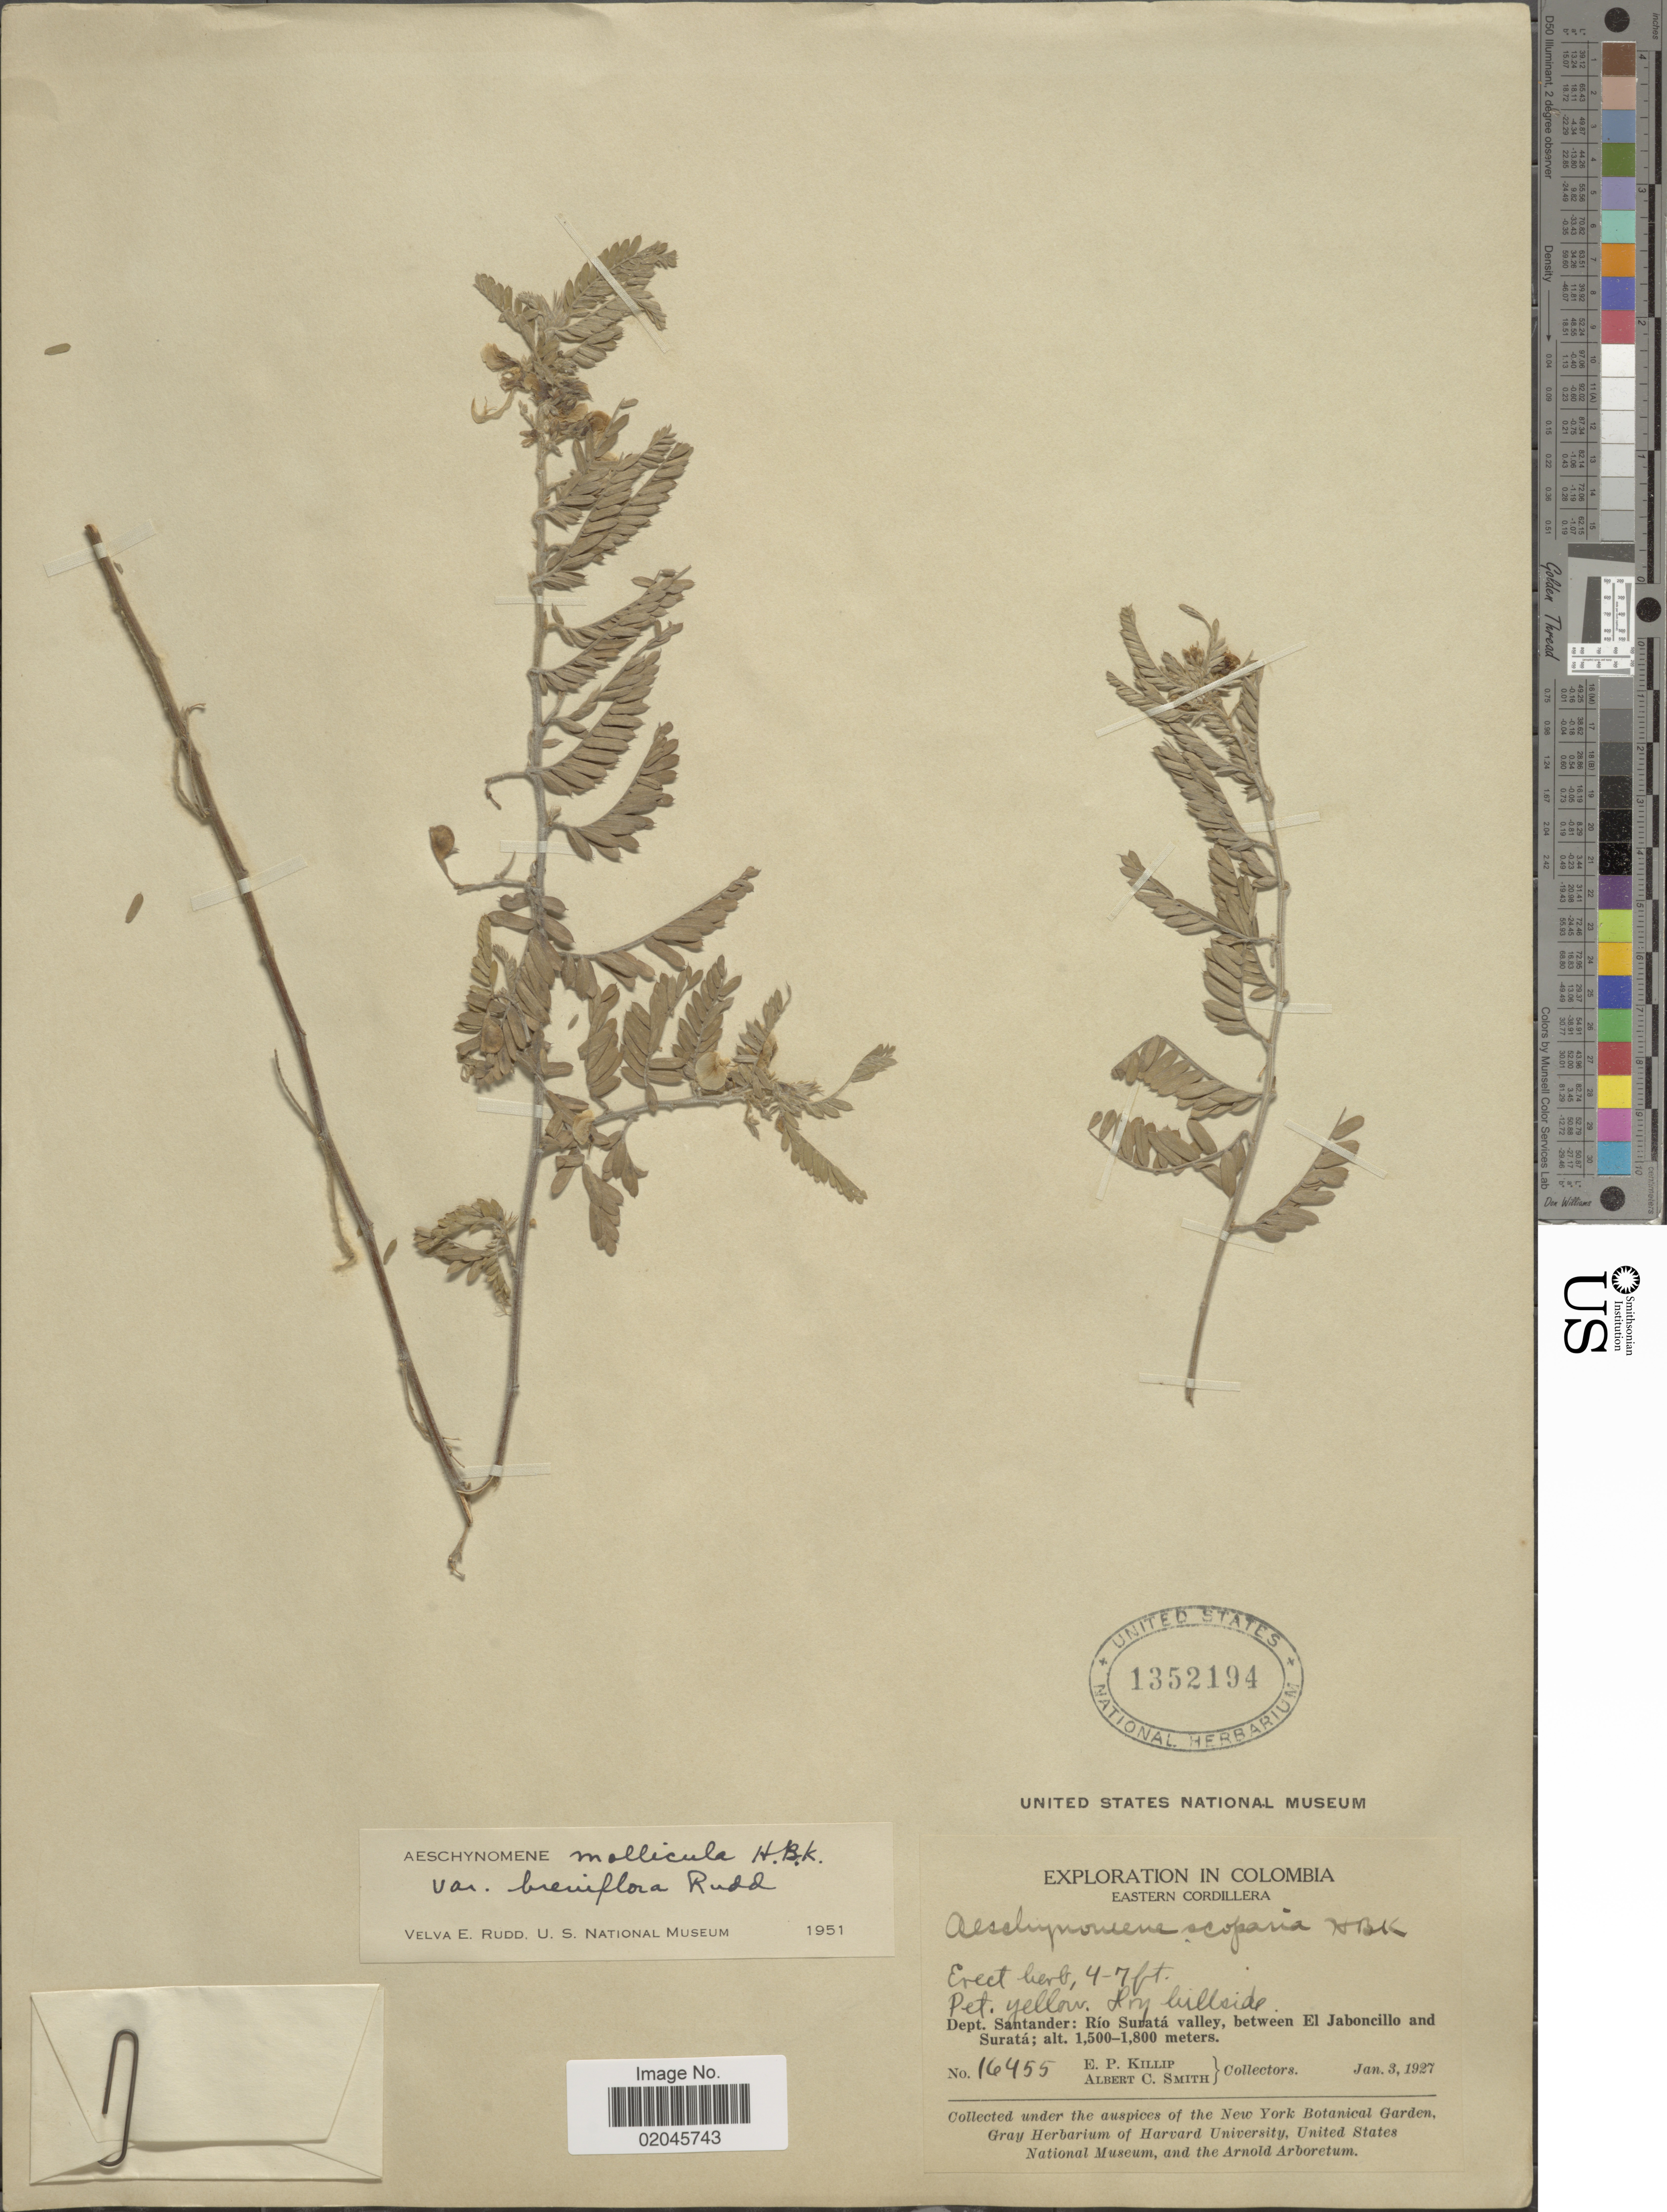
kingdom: Plantae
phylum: Tracheophyta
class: Magnoliopsida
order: Fabales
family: Fabaceae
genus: Aeschynomene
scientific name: Aeschynomene mollicula var. breviflora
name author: Rudd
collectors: E. P. Killip & A. C. Smith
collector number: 16455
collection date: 1927-01-03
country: Colombia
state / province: Santander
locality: Eastern Cordillera, Rio Surata valley, between El Jaboncillo and Surata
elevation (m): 1500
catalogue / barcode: US 1352194